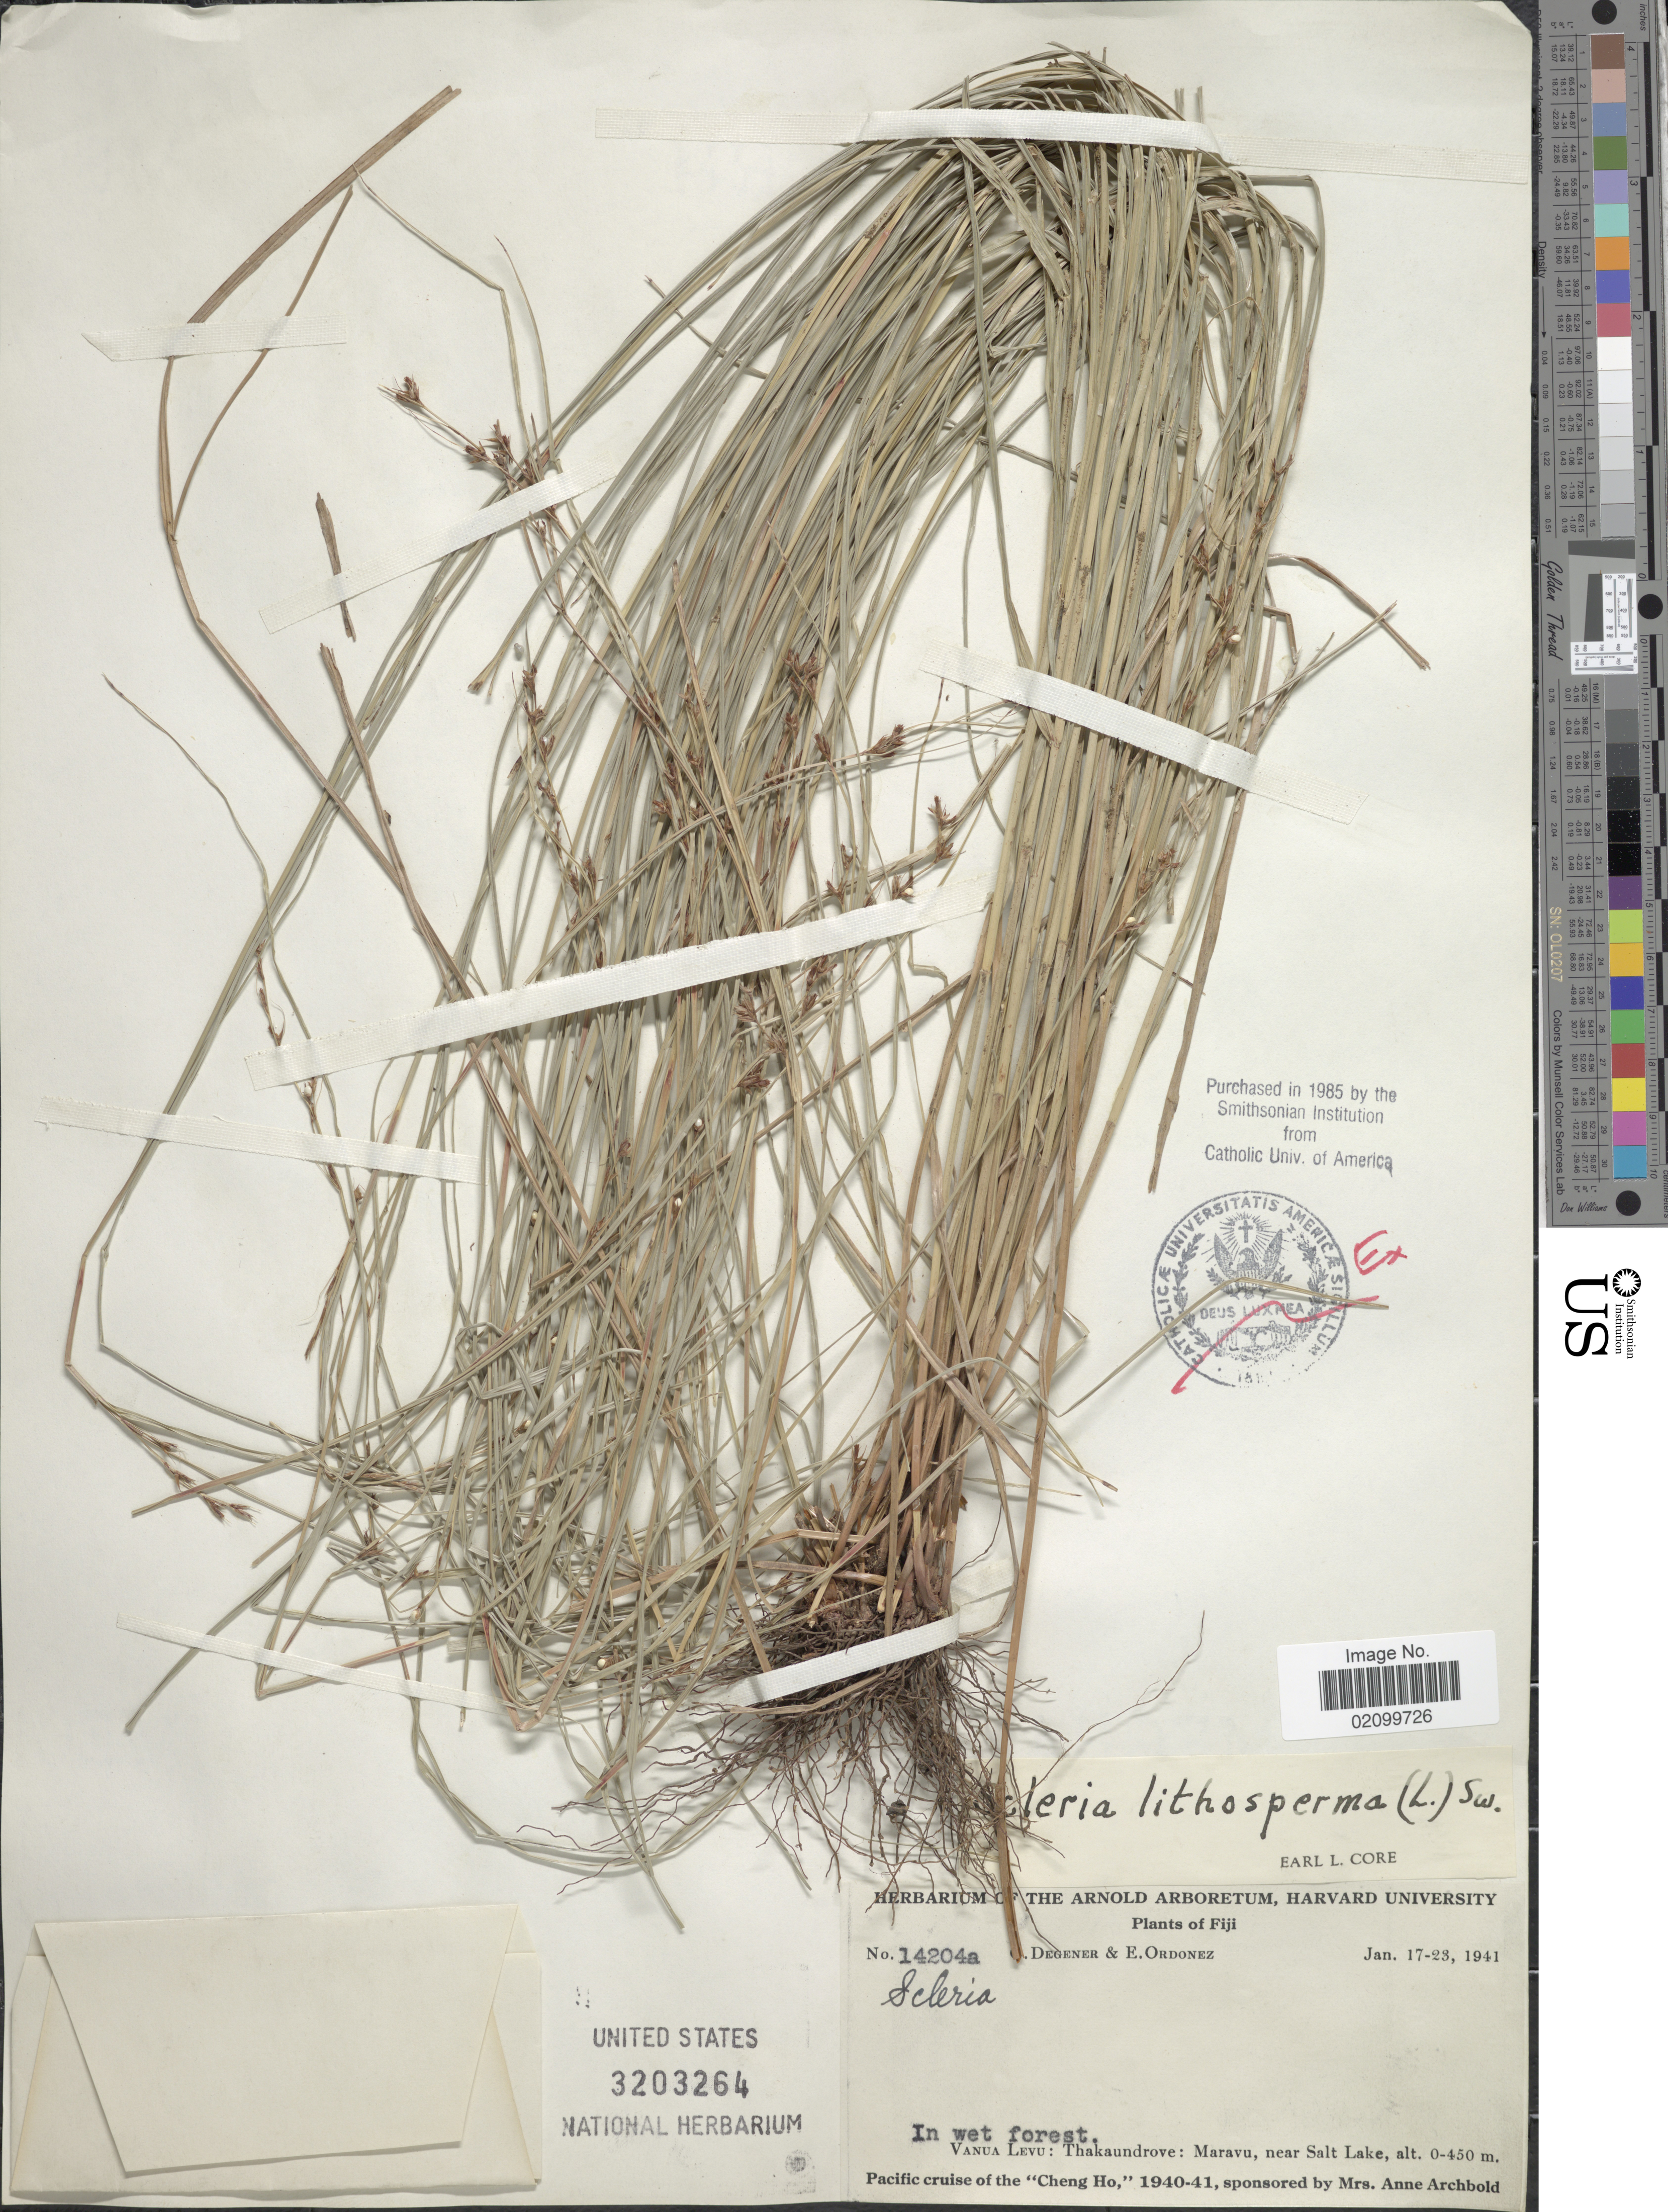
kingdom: Plantae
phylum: Tracheophyta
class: Liliopsida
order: Poales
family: Cyperaceae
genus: Scleria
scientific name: Scleria lithosperma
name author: (L.) Sw.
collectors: O. Degener & E. Ordonez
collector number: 14204A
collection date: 1941-01-17/1941-01-23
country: Fiji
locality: Vanua Levu: Thakaundrove: Maravu, near Salt Lake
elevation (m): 0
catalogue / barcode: US 3203264